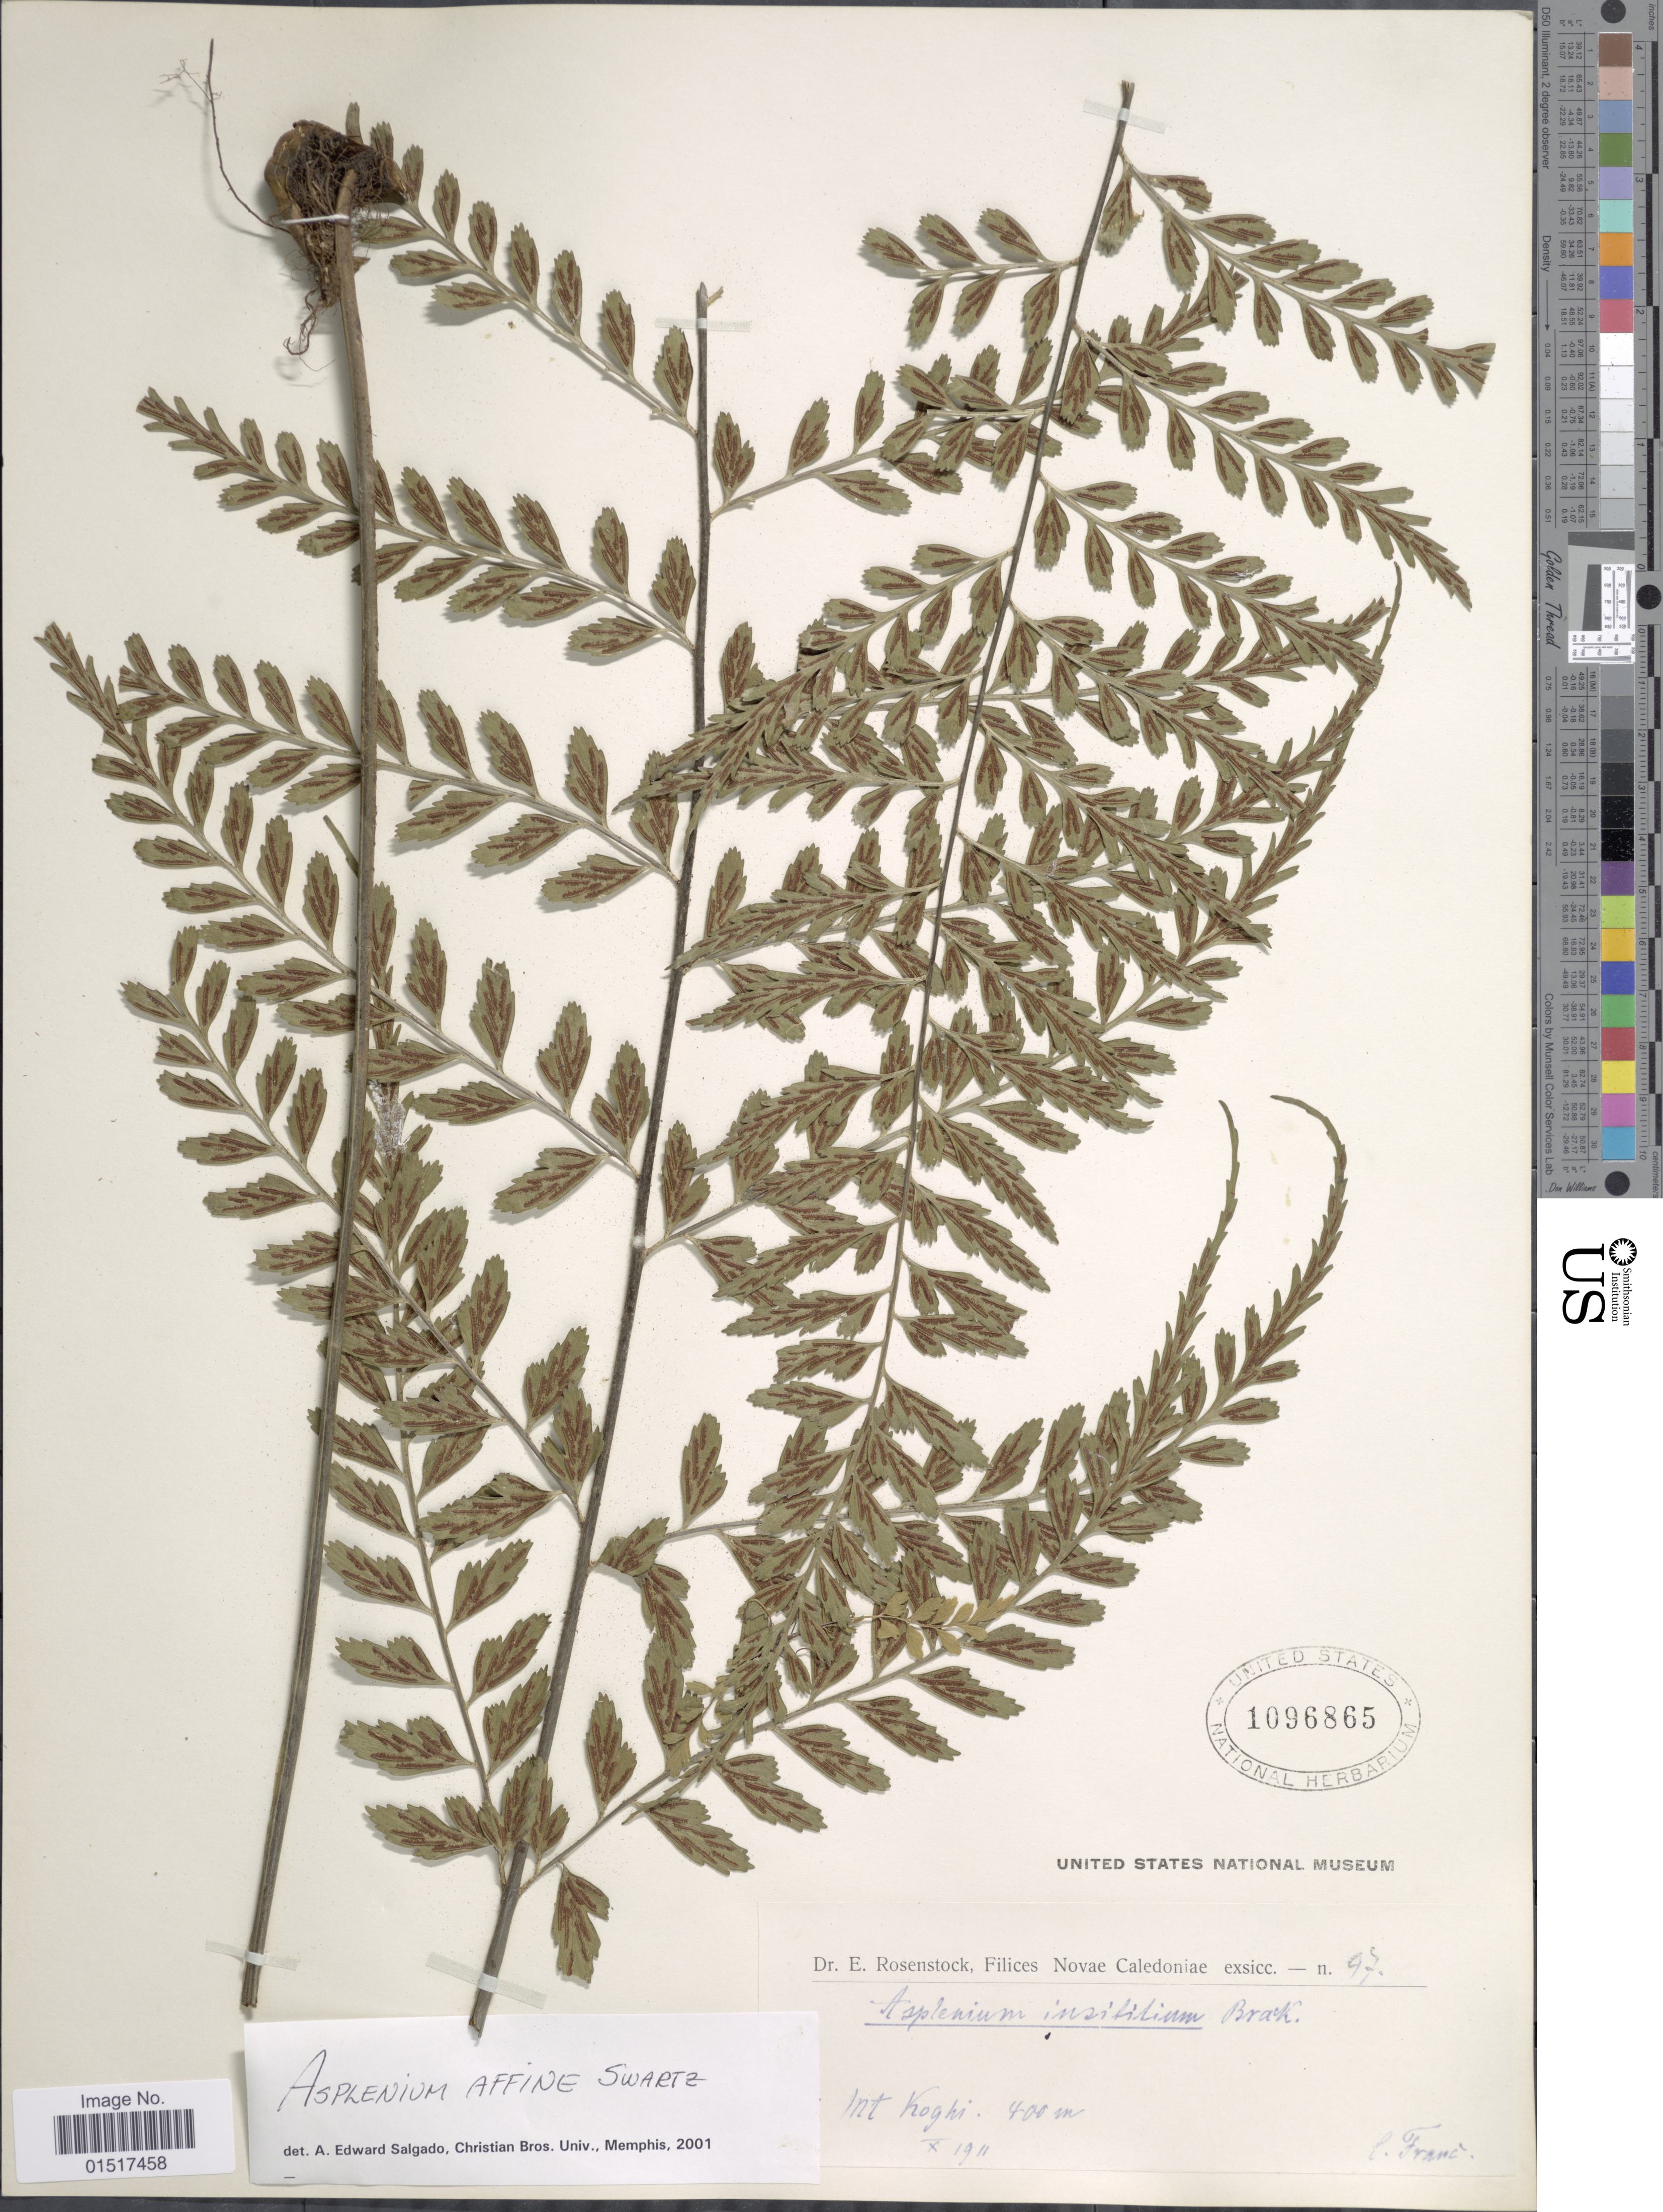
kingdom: Plantae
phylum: Tracheophyta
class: Polypodiopsida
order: Polypodiales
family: Aspleniaceae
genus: Asplenium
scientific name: Asplenium affine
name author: Sw.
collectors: Franc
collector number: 97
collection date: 1911-10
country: New Caledonia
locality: Novae Caledoniae. Mt. Koghi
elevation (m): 400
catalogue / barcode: US 1096865